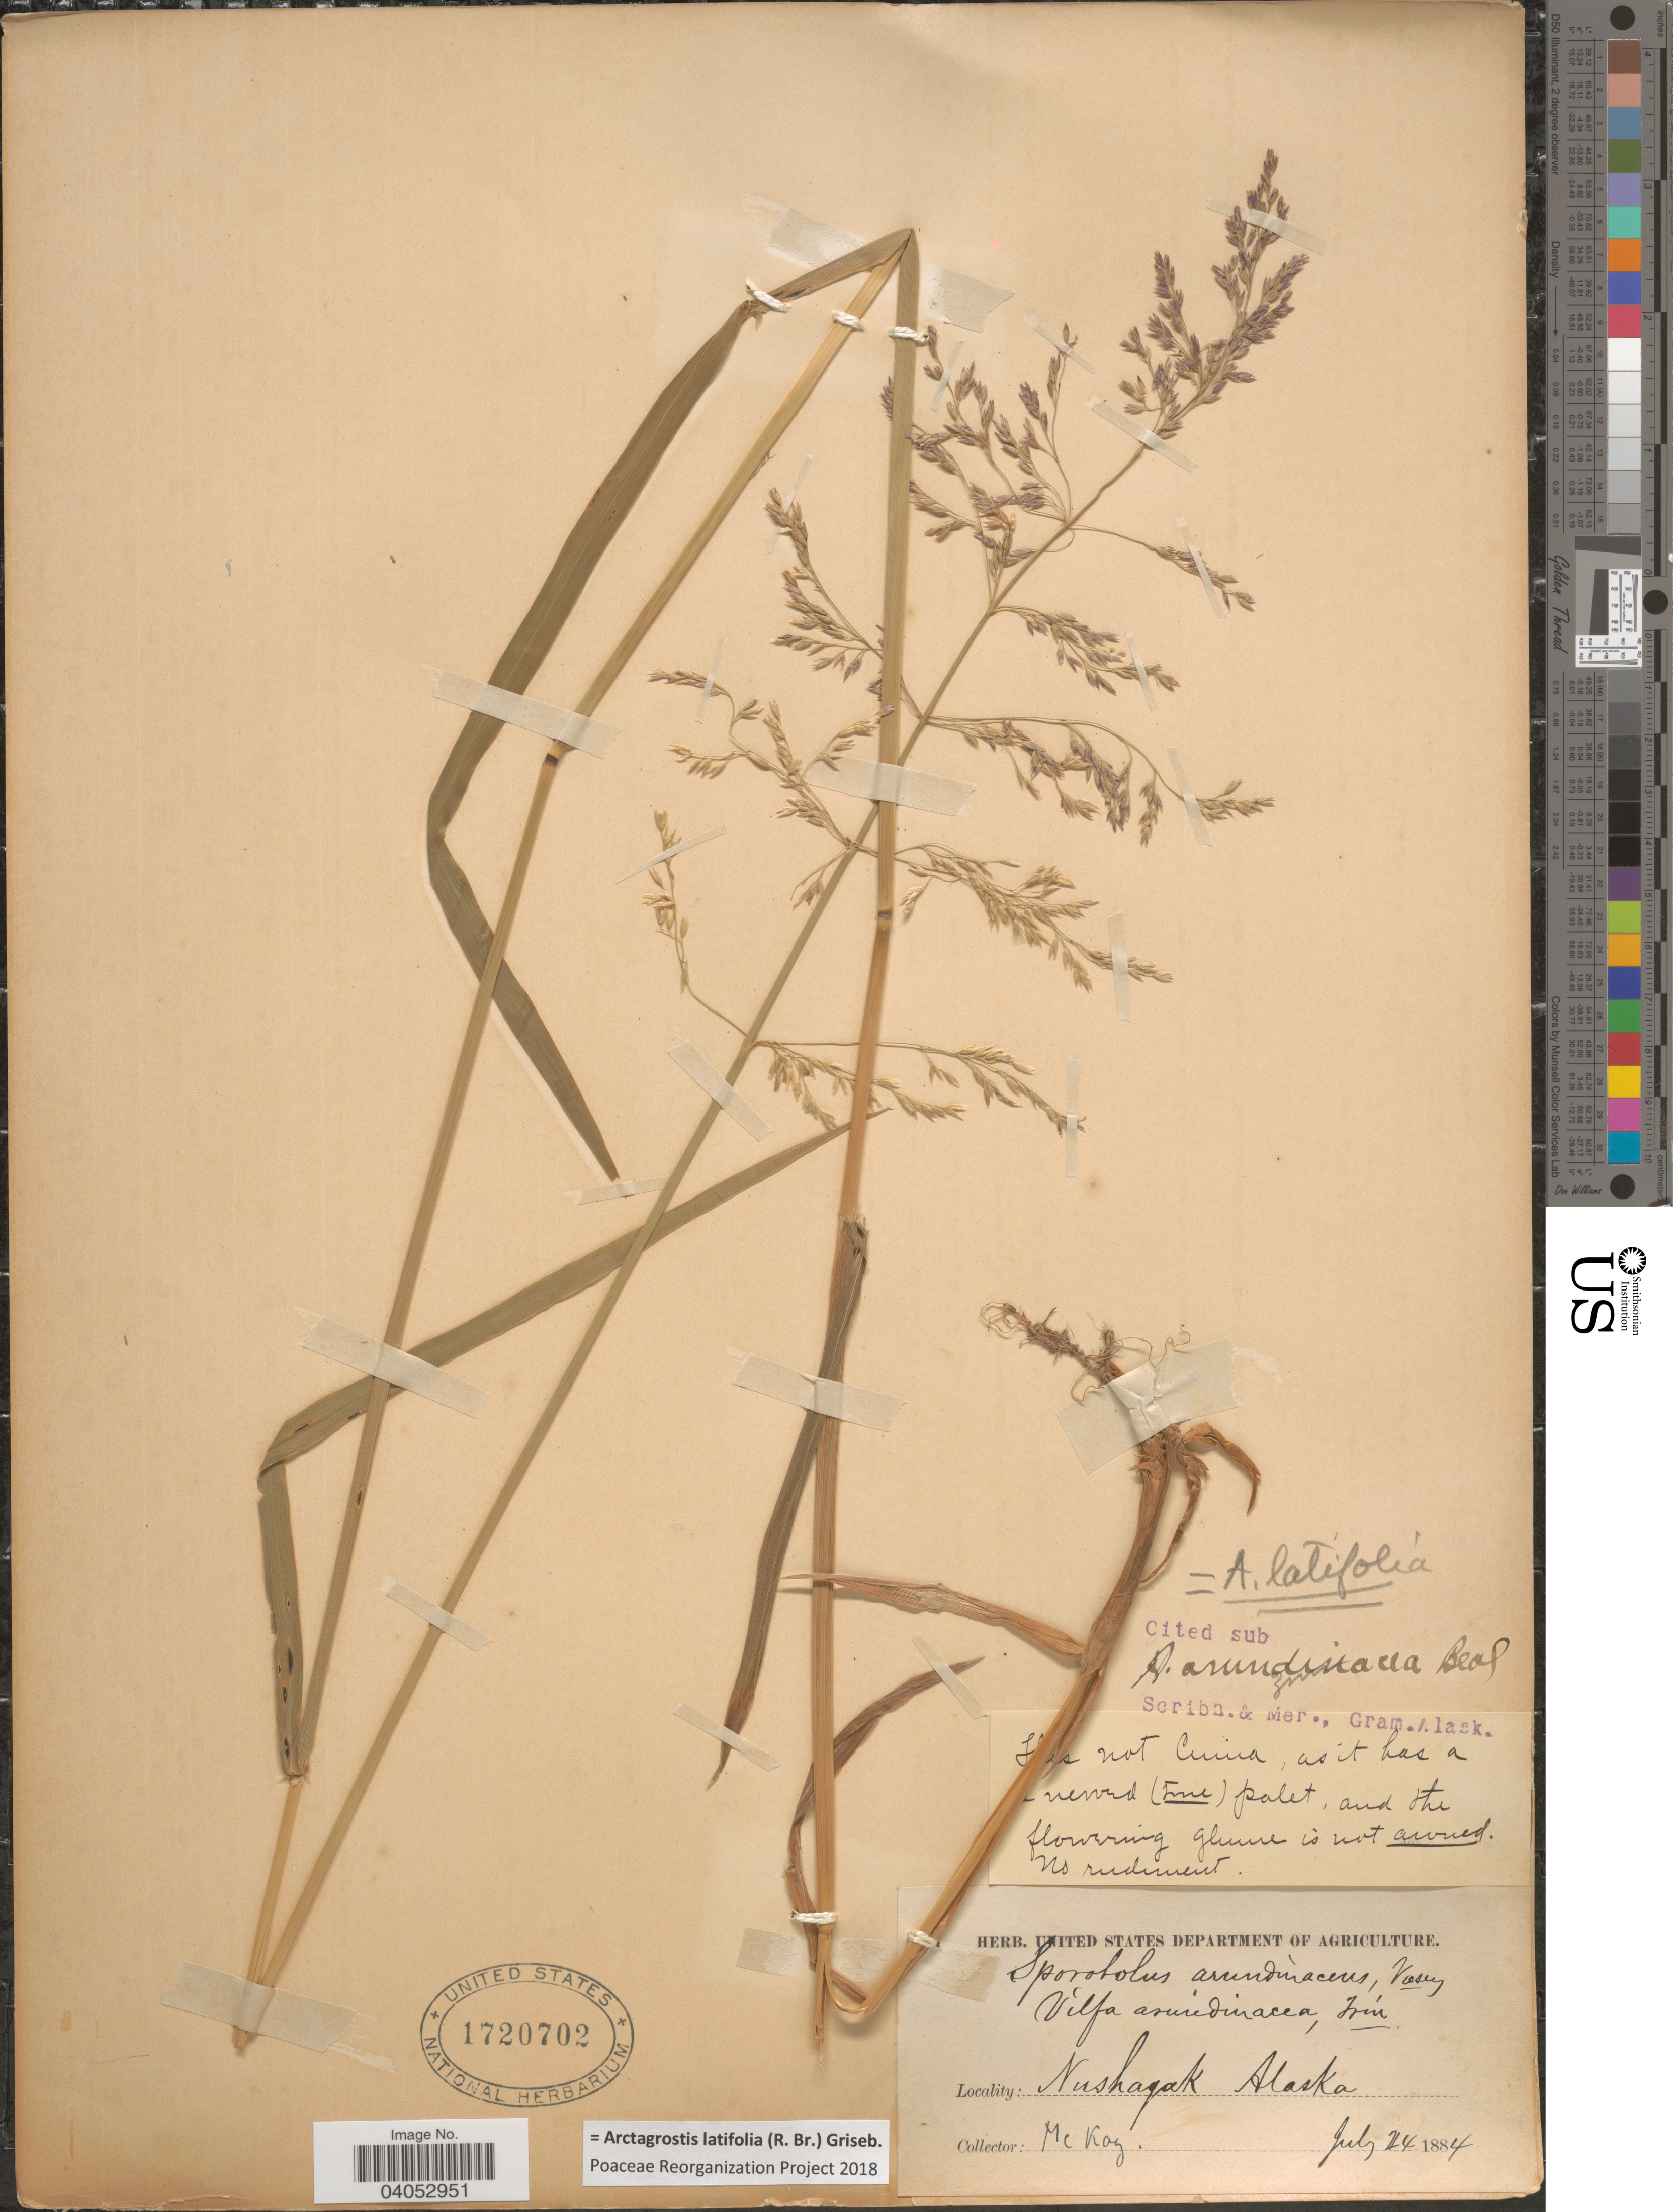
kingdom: Plantae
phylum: Tracheophyta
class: Liliopsida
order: Poales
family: Poaceae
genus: Arctagrostis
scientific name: Arctagrostis latifolia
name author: (R. Br.) Griseb.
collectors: -. McKay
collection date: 1884-07-24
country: United States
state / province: Alaska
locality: Nushagak.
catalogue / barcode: US 1720702